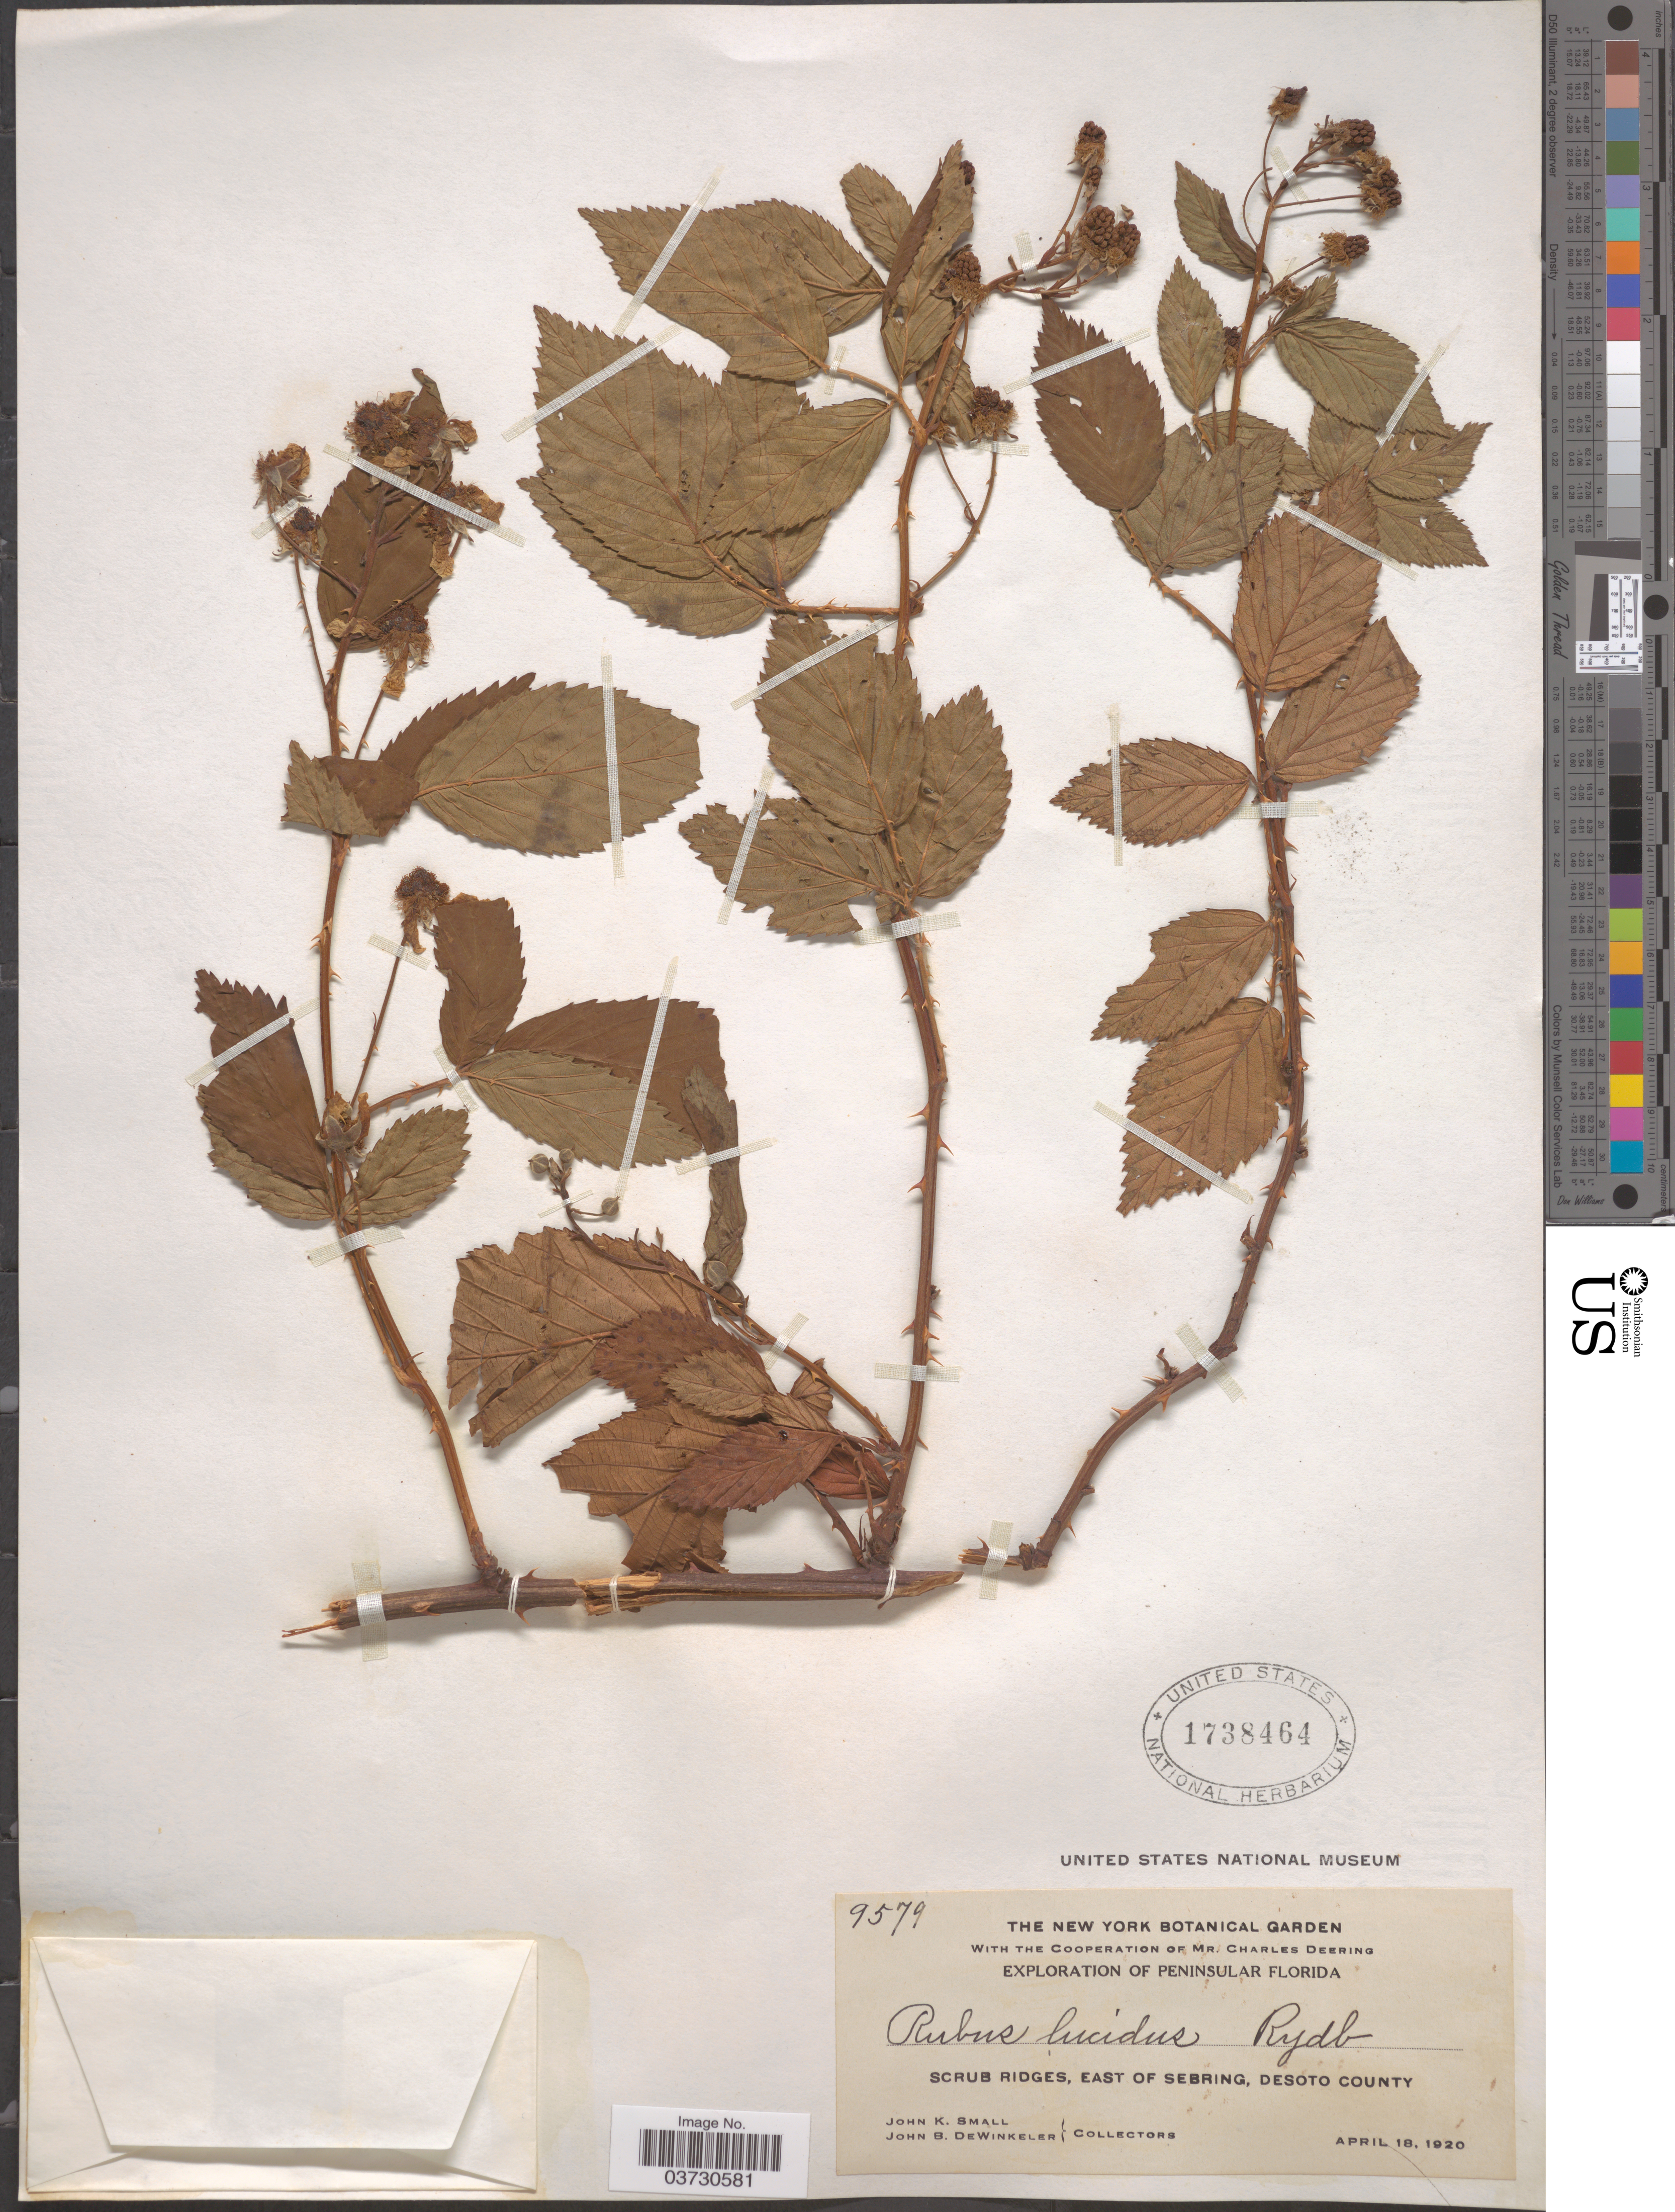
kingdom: Plantae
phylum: Tracheophyta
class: Magnoliopsida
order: Rosales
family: Rosaceae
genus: Rubus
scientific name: Rubus lucidus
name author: Rydb.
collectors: J. K. Small & J. B. Dewinkeler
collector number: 9579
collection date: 1920-04-18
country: United States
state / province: Florida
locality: Peninsular Forida. Scrub Ridges, East of Sebring, Desoto County.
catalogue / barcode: US 1738464